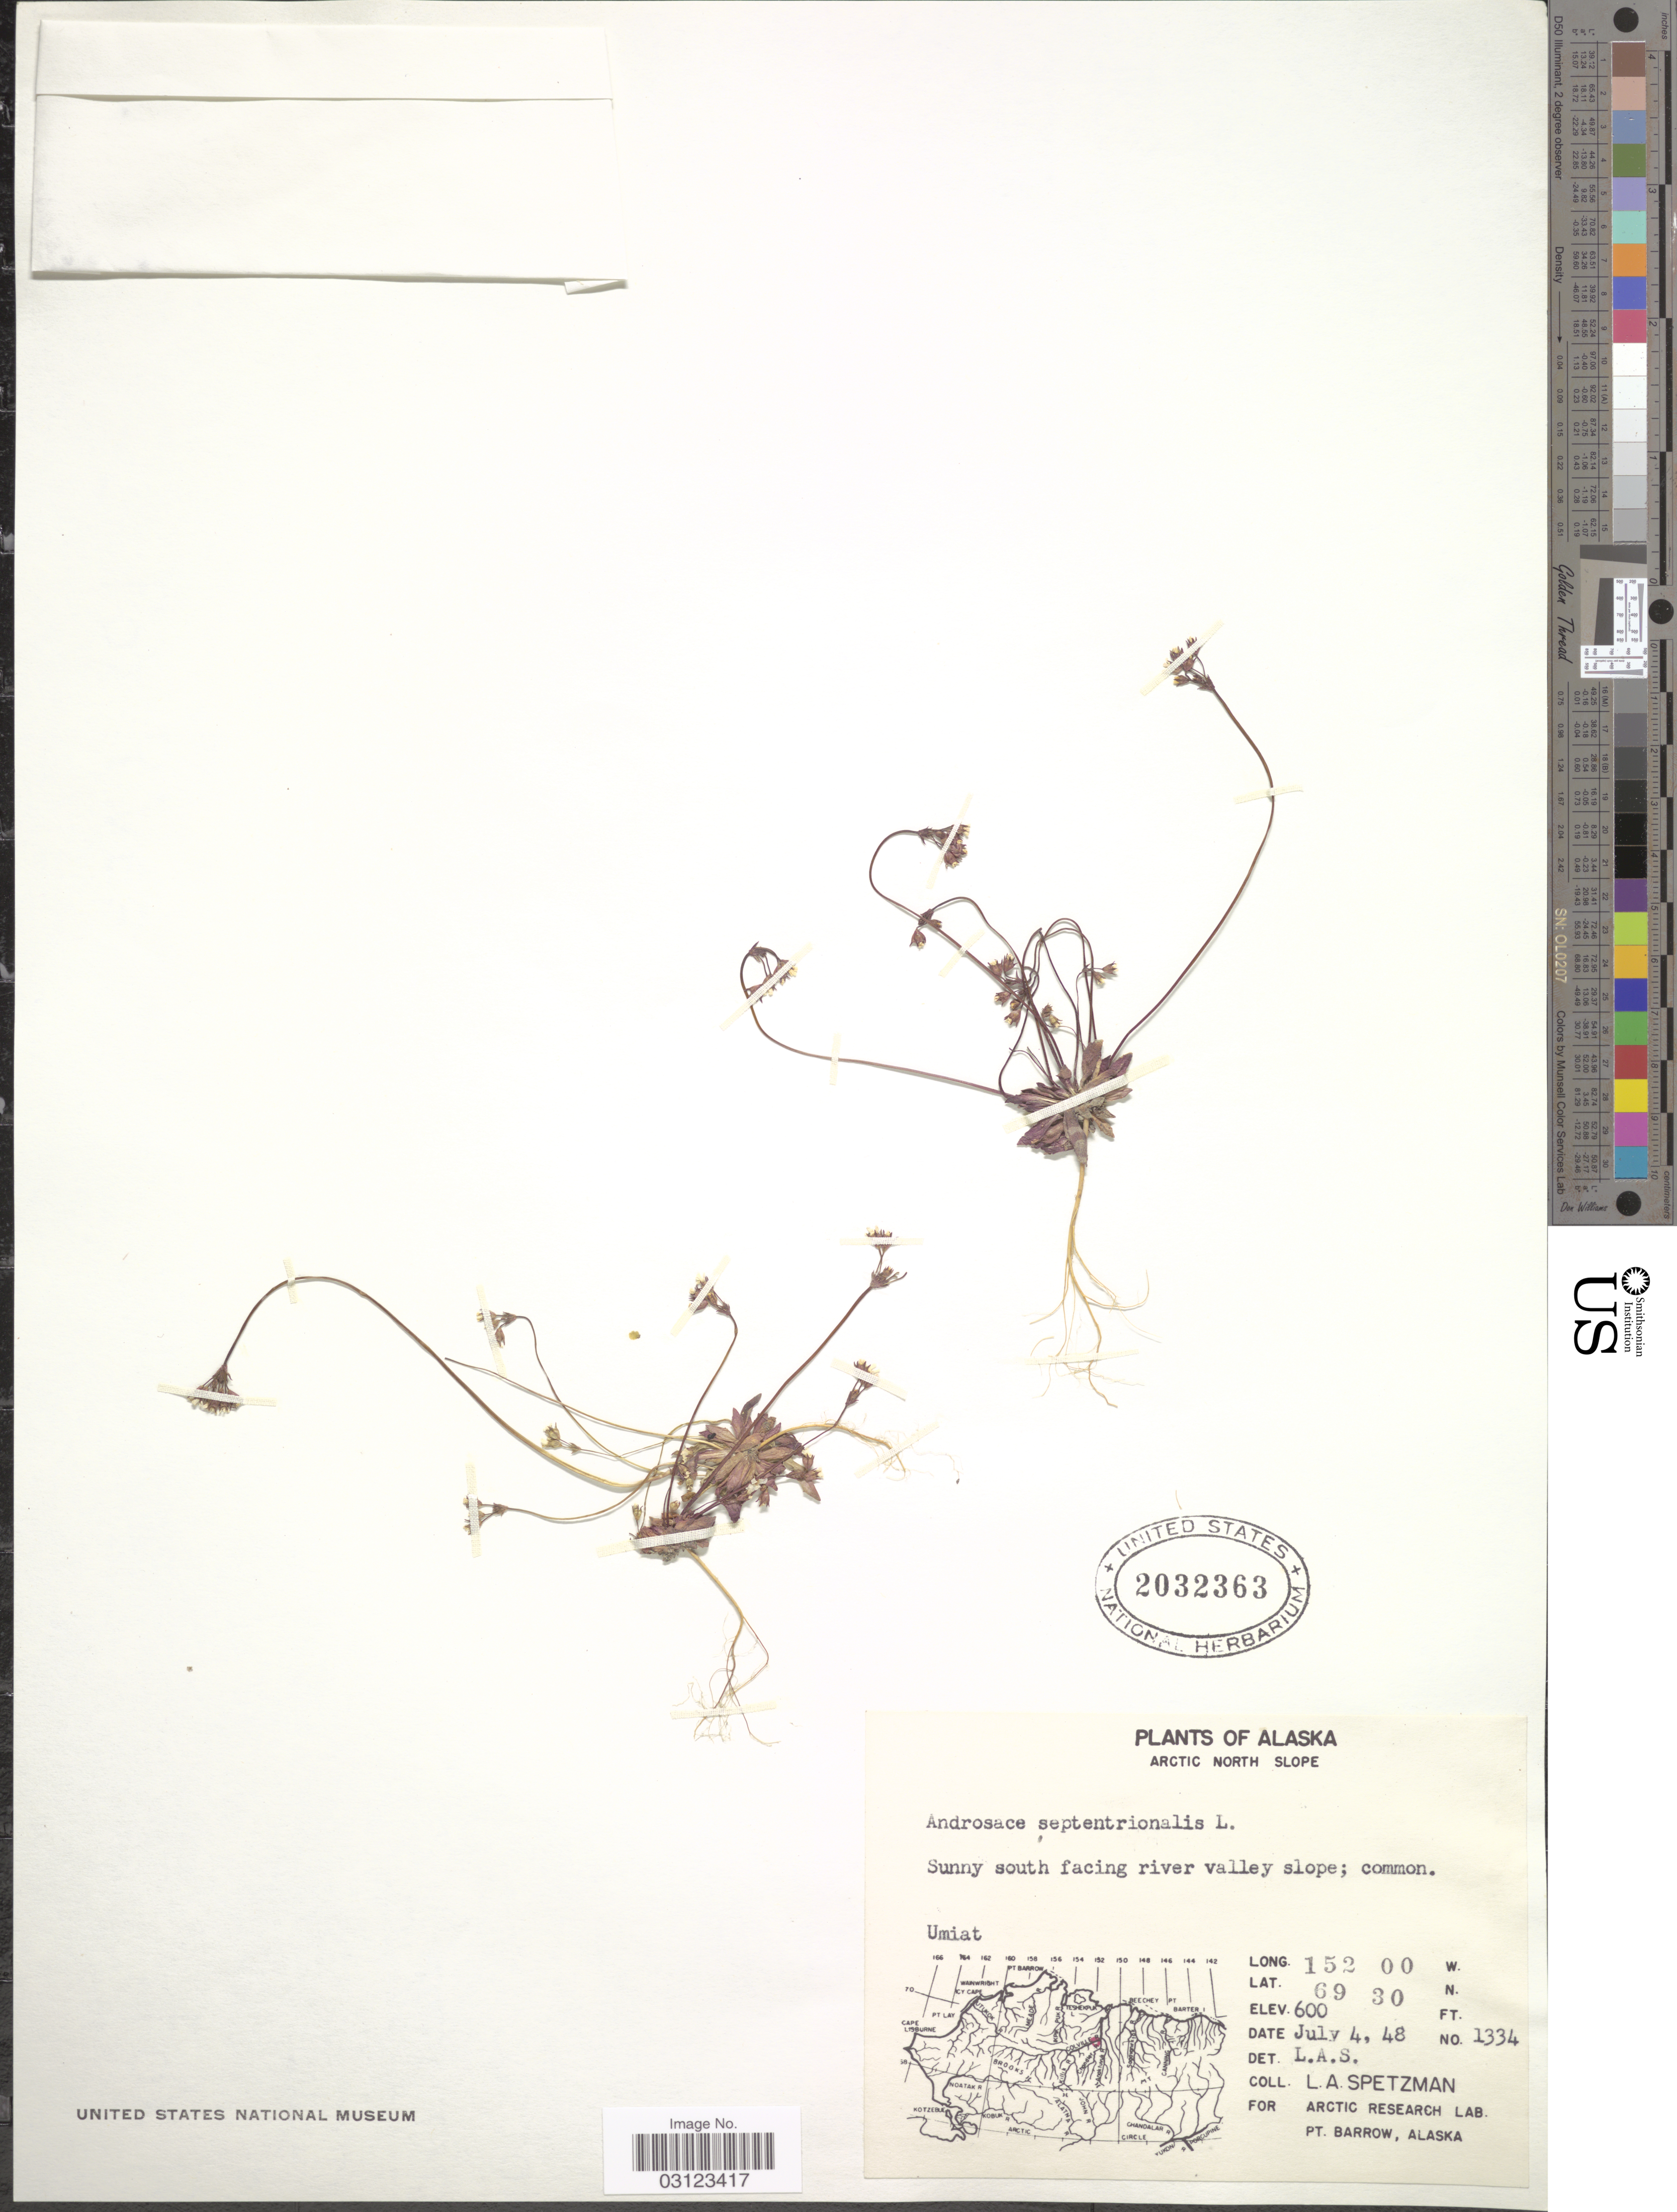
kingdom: Plantae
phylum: Tracheophyta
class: Magnoliopsida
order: Ericales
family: Primulaceae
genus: Androsace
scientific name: Androsace septentrionalis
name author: L.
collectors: L. Spetzman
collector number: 1334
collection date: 1948-07-04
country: United States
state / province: Alaska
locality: Arctic North Slope. Sunny south facing river valley slope. Umiat.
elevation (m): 183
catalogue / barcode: US 2032363